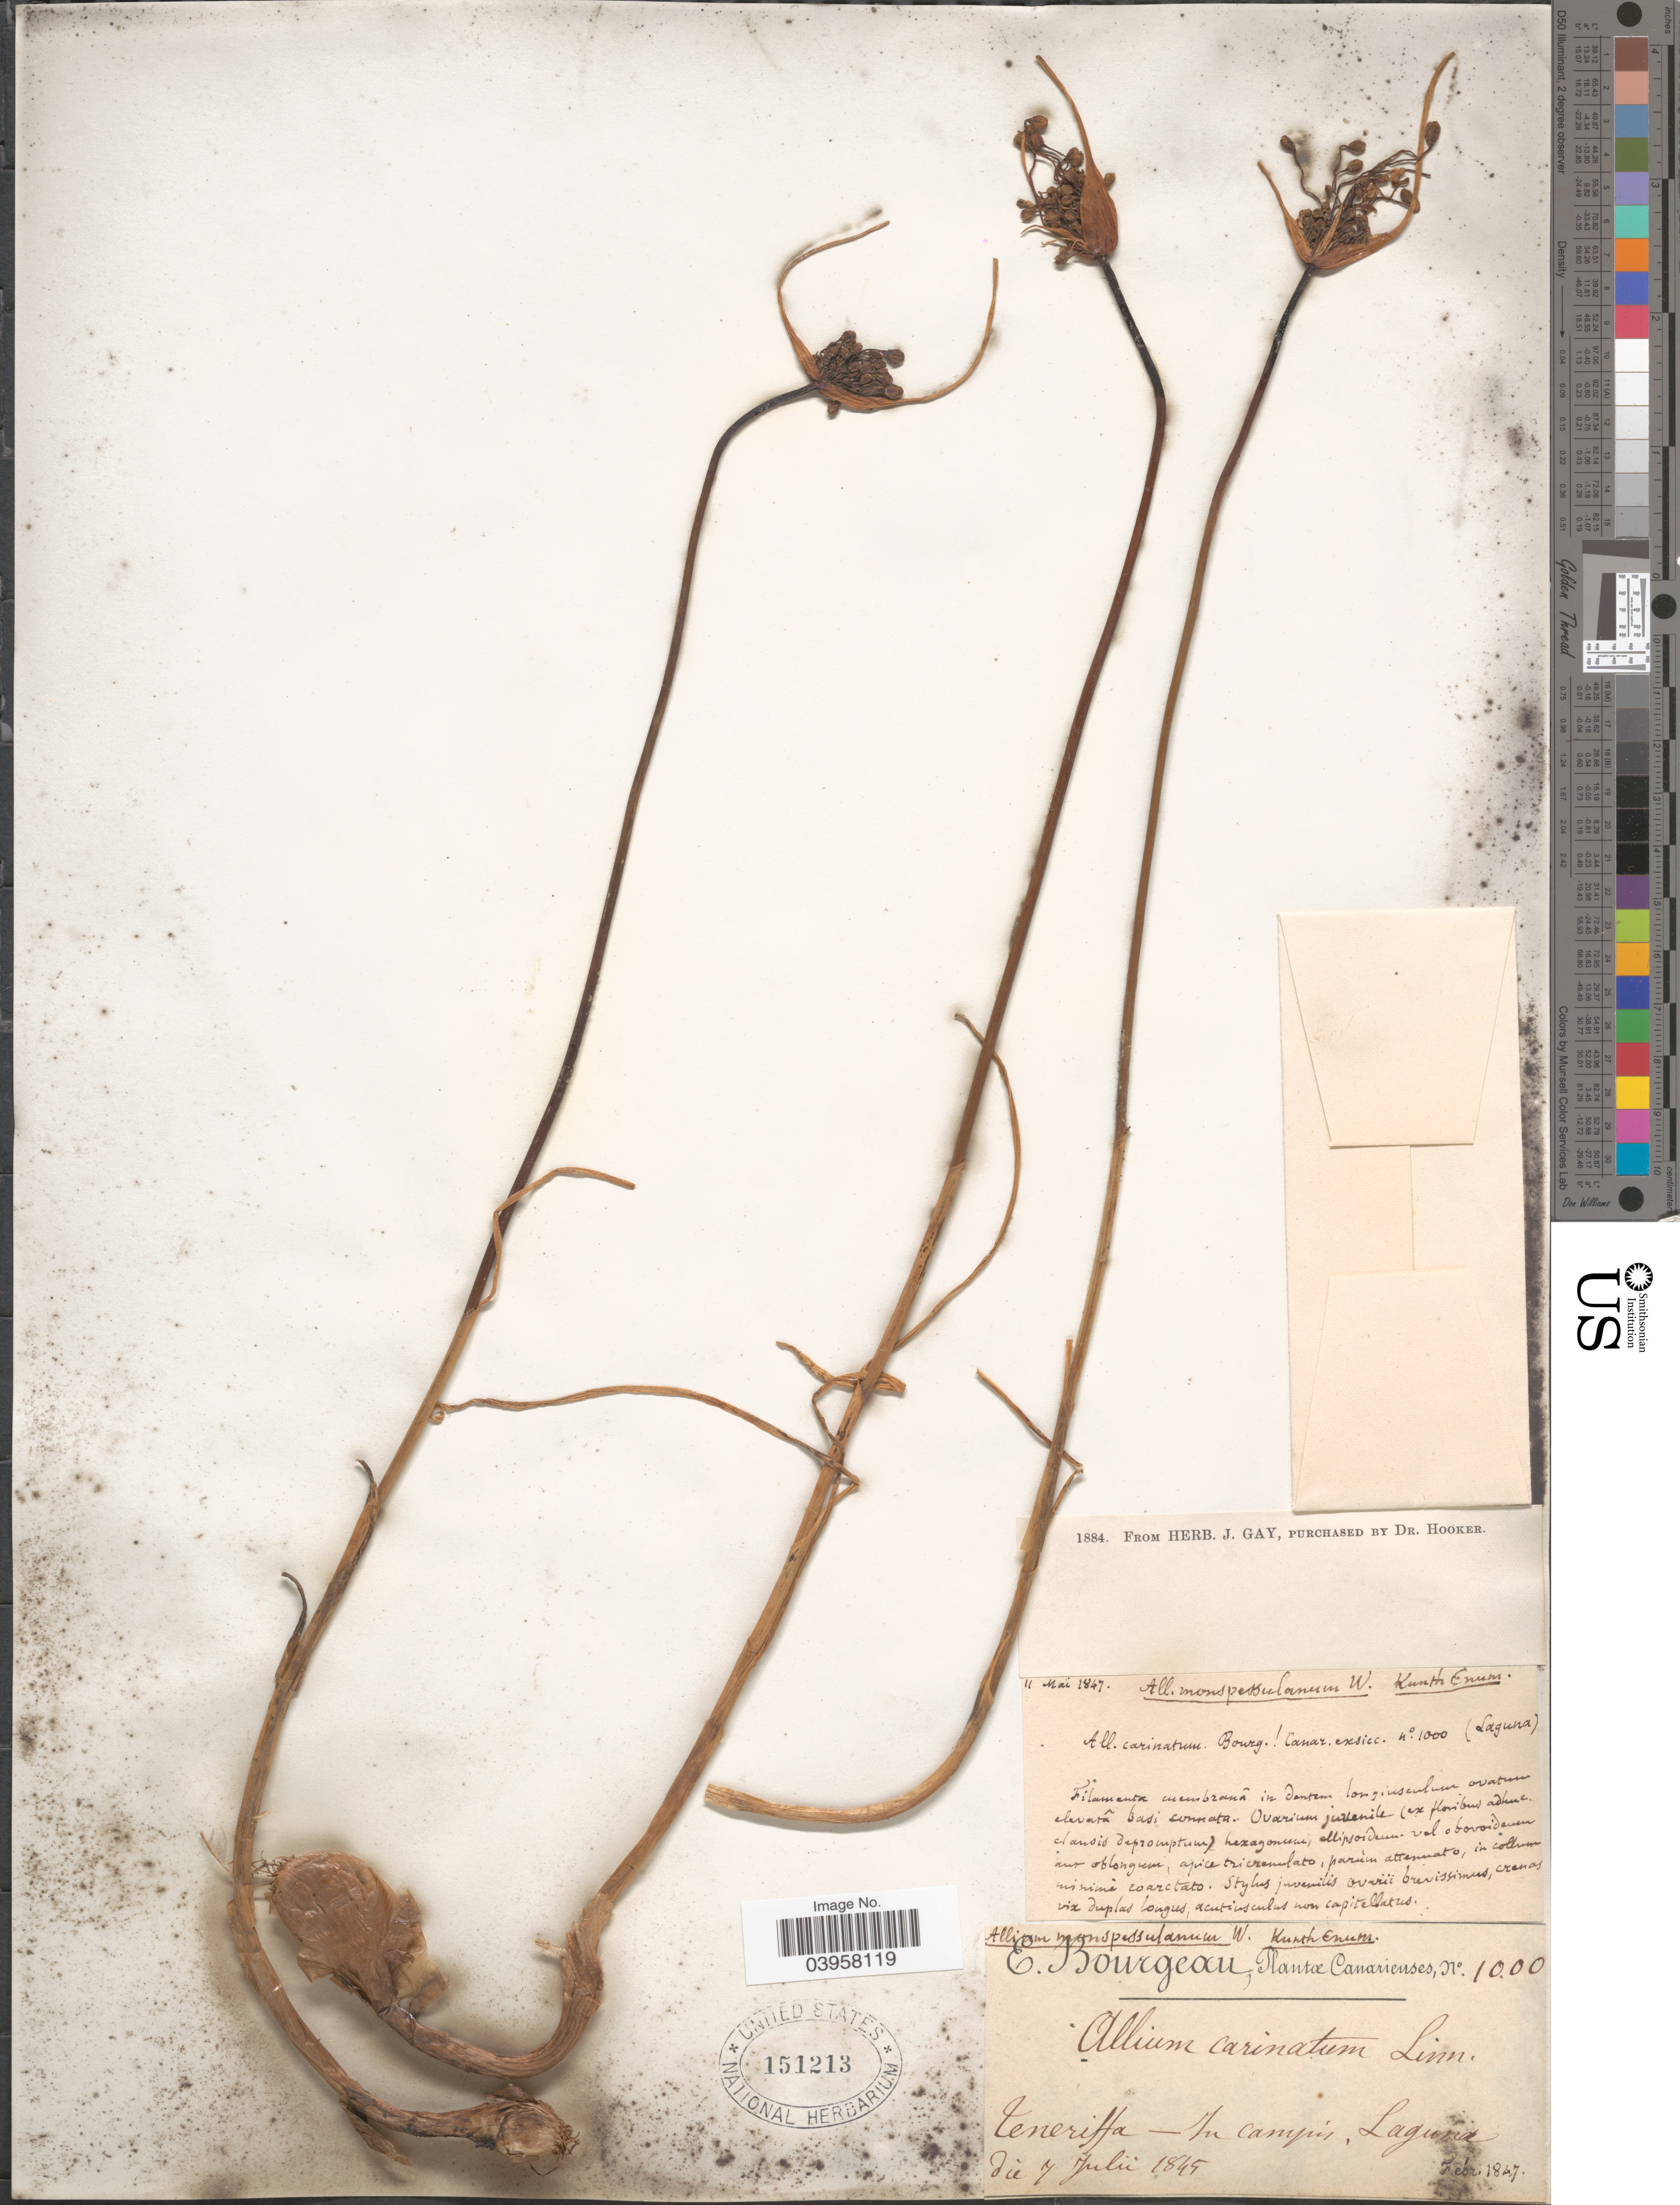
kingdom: Plantae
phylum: Tracheophyta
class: Liliopsida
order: Asparagales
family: Amaryllidaceae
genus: Allium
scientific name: Allium carinatum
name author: L.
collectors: E. Bourgeau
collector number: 1000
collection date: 1845-07-07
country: Spain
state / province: Canarias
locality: Canarienses. Teneriffa - In campis, Laguna.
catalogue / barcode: US 151213